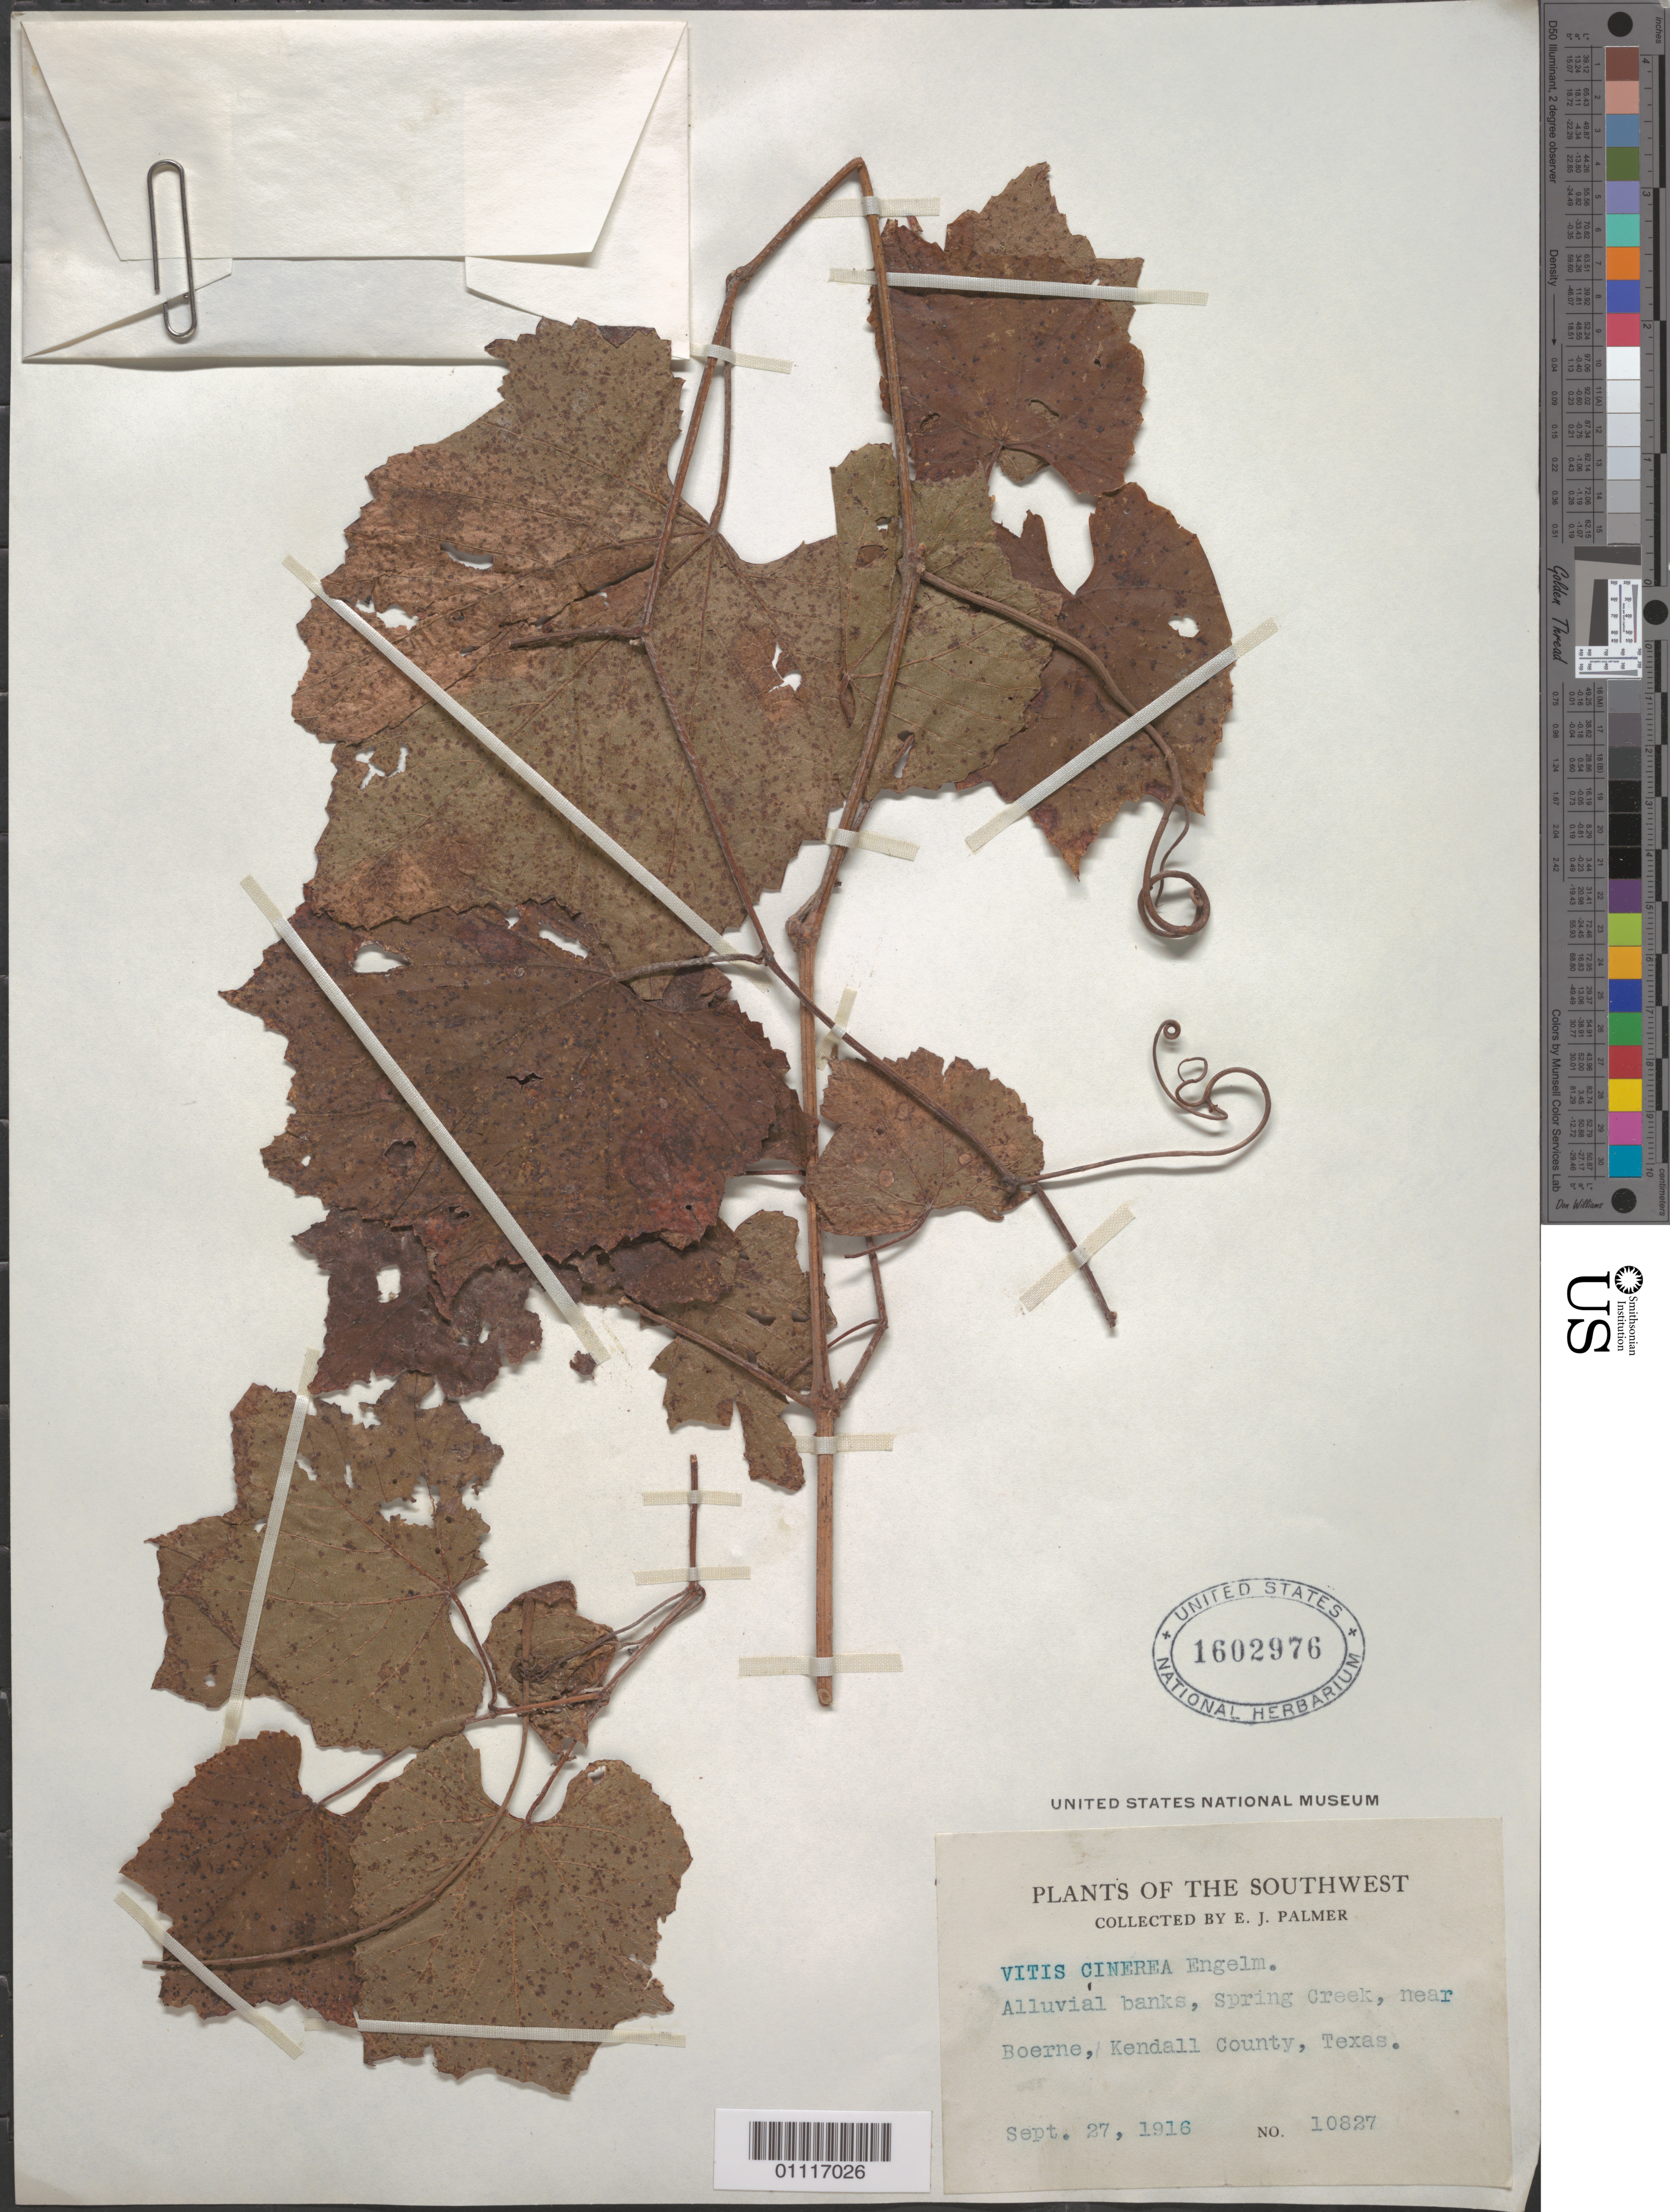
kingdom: Plantae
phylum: Tracheophyta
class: Magnoliopsida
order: Vitales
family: Vitaceae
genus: Vitis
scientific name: Vitis cinerea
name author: (Engelm.) Millardet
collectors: E. J. Palmer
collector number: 10827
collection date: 1916-09-27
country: United States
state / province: Texas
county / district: Kendall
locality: Alluvial banks, Spring Creek, near Boerne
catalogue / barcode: US 1602976